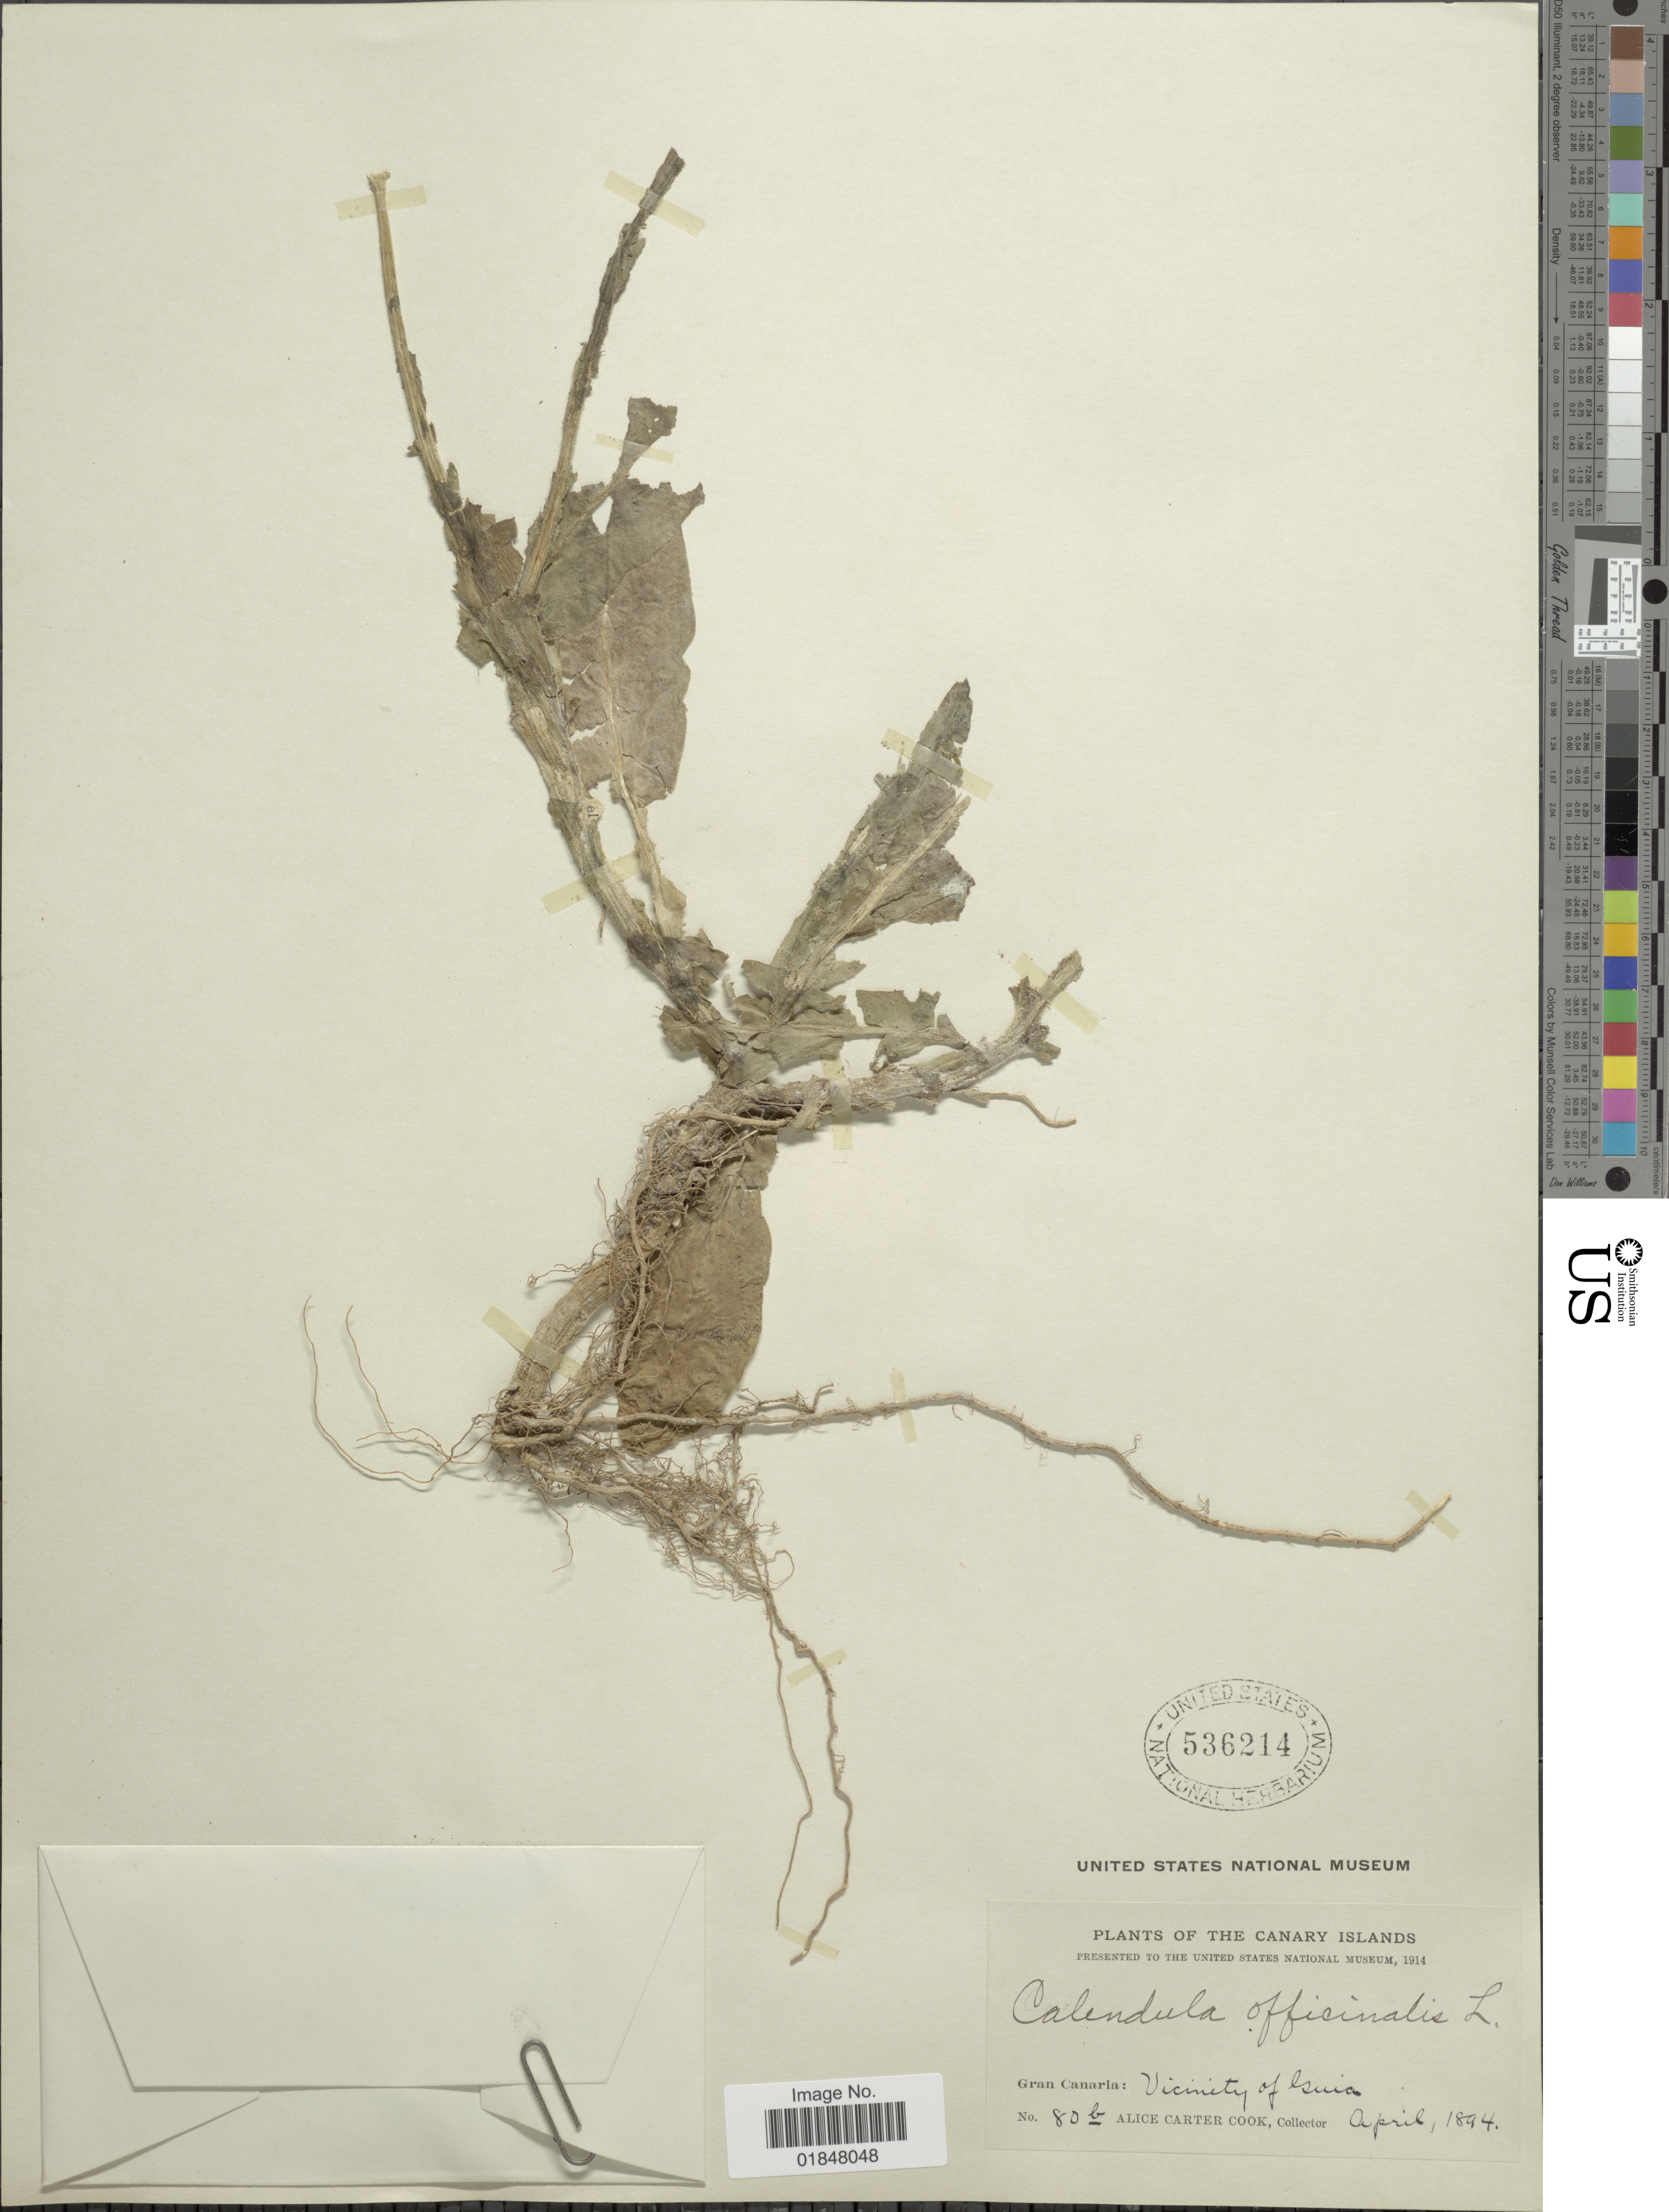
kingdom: Plantae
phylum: Tracheophyta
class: Magnoliopsida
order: Asterales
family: Asteraceae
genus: Calendula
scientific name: Calendula officinalis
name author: L.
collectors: Alice C. Cook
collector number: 80b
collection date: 1894-04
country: Spain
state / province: Canarias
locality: The Canary Islands, Gran Canaria: vicinity of Guia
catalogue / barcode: US 536214